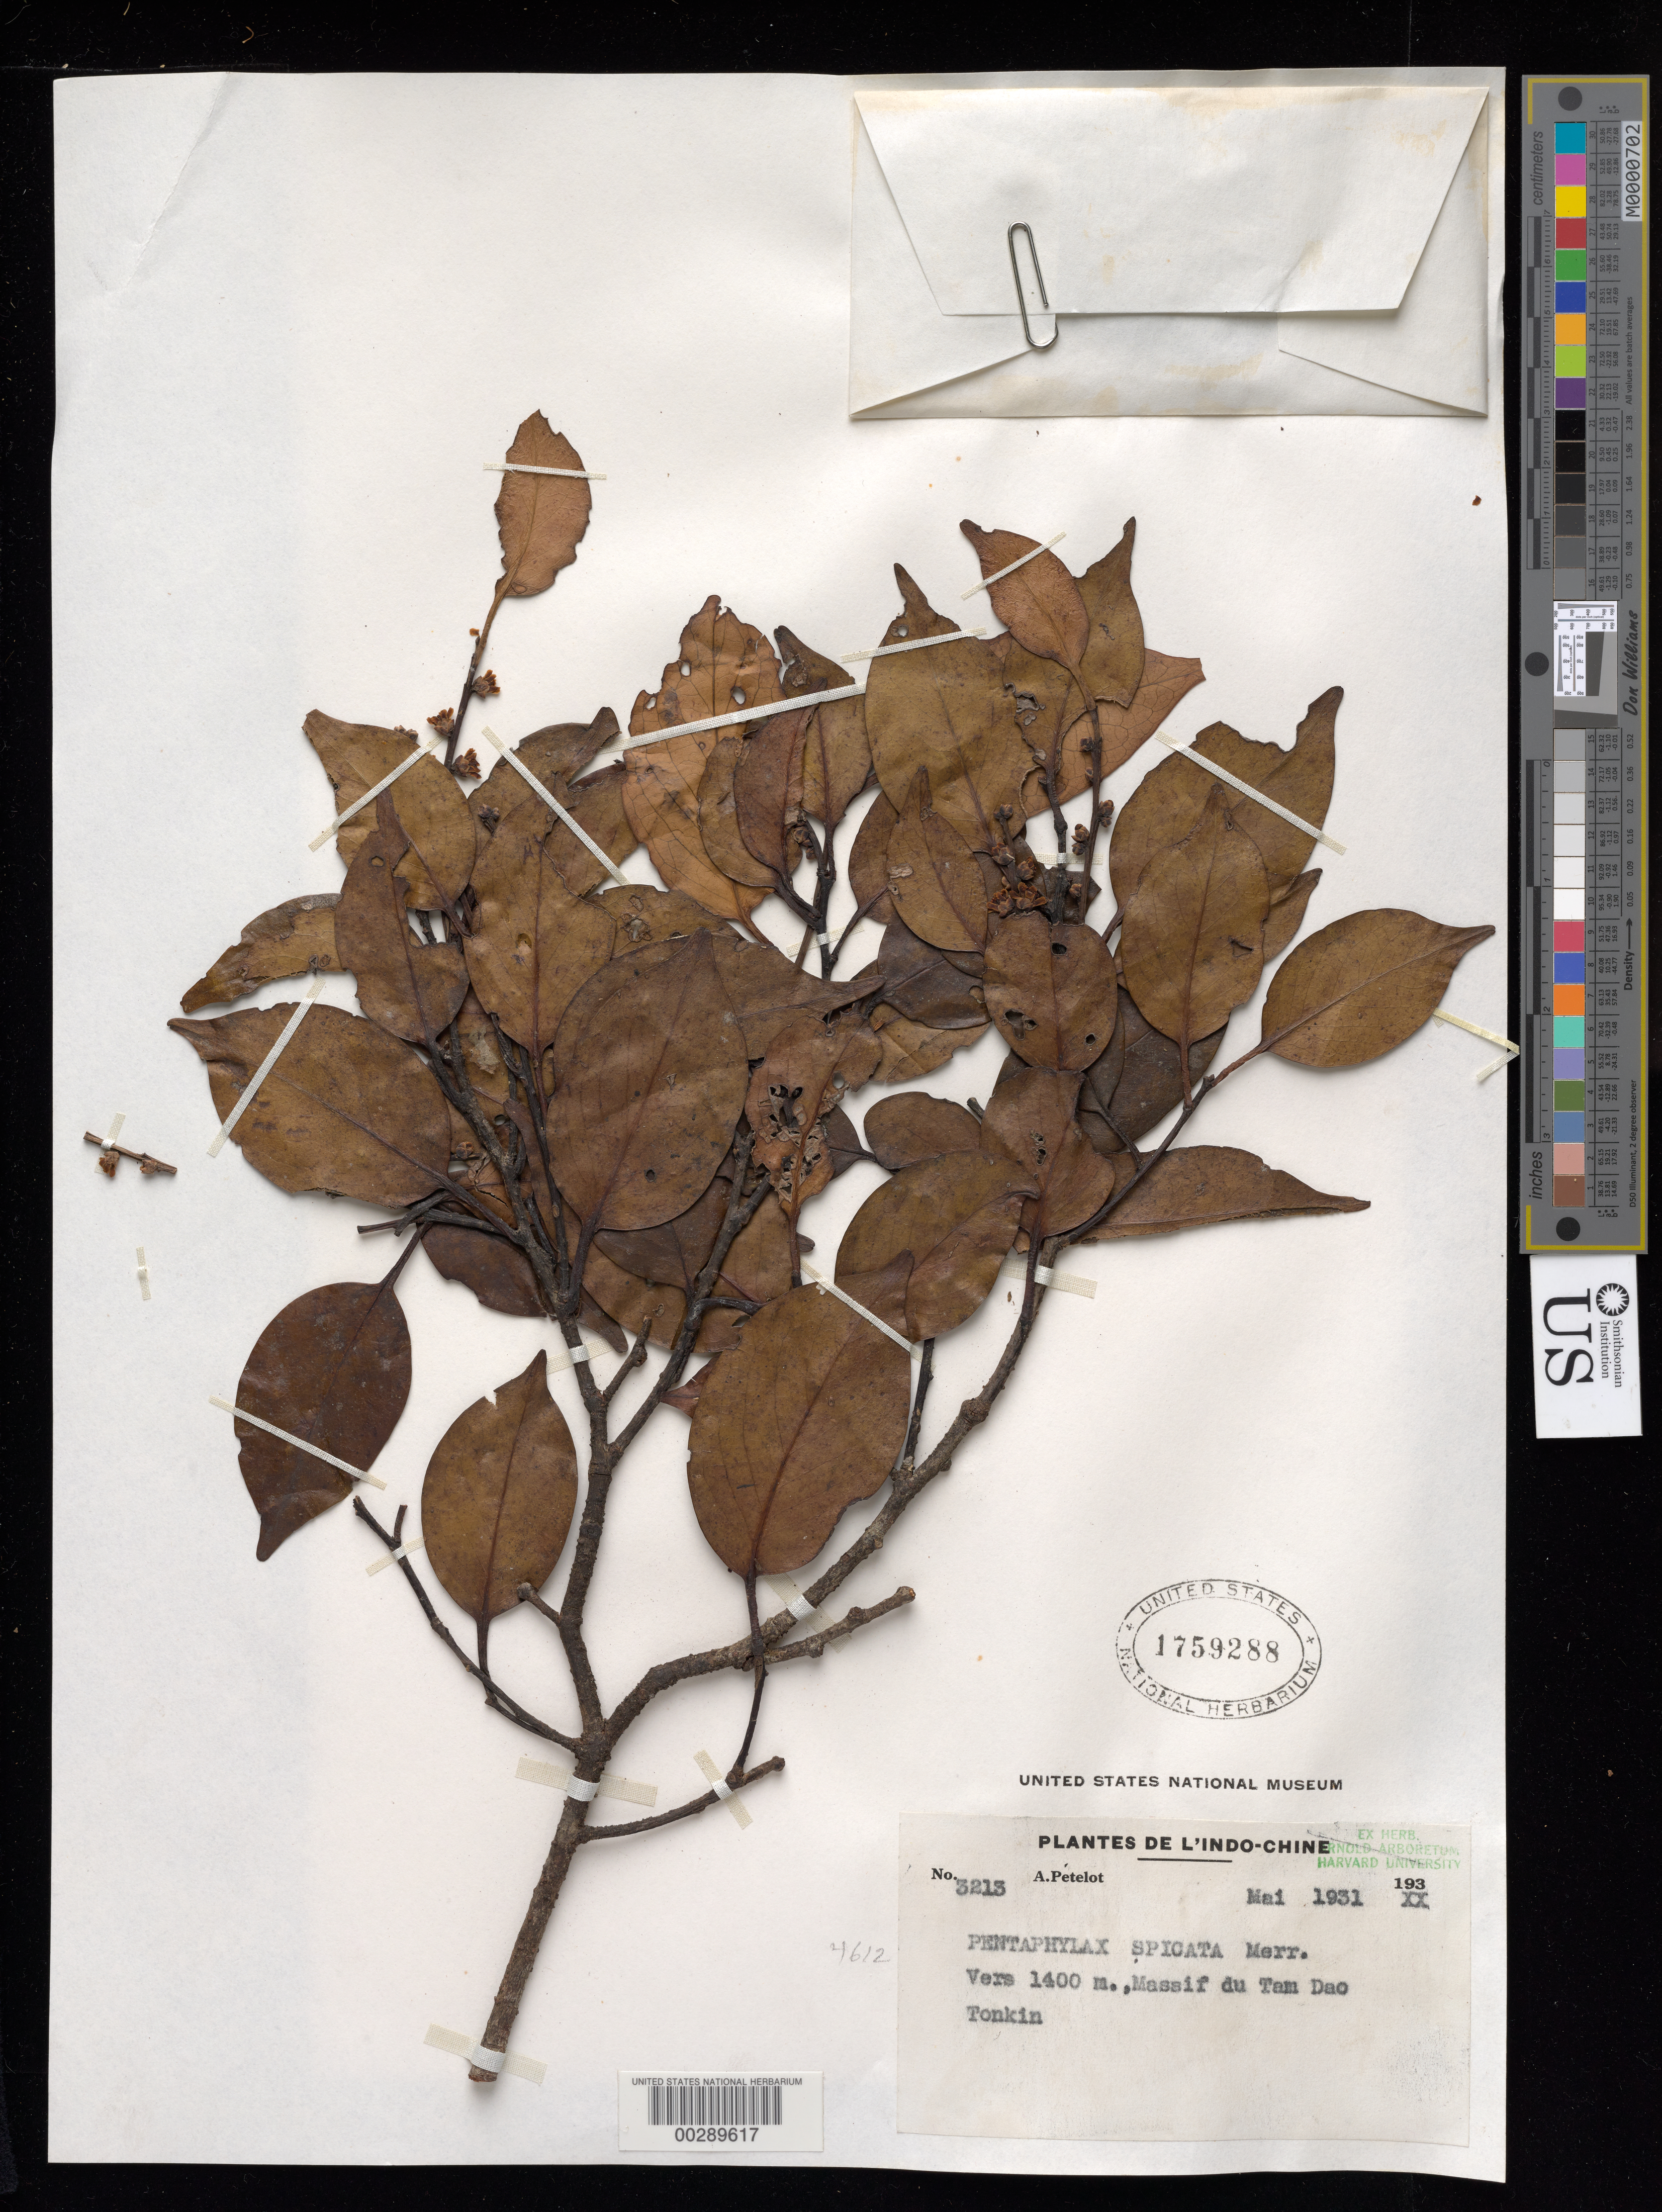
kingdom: Plantae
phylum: Tracheophyta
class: Magnoliopsida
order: Ericales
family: Pentaphylacaceae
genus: Pentaphylax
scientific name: Pentaphylax spicata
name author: Merr.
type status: Syntype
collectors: P. A. Pételot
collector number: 3213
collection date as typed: May 1931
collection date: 1931-05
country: Vietnam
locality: Tonkin, Massif du Tam Dao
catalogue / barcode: US 1759288